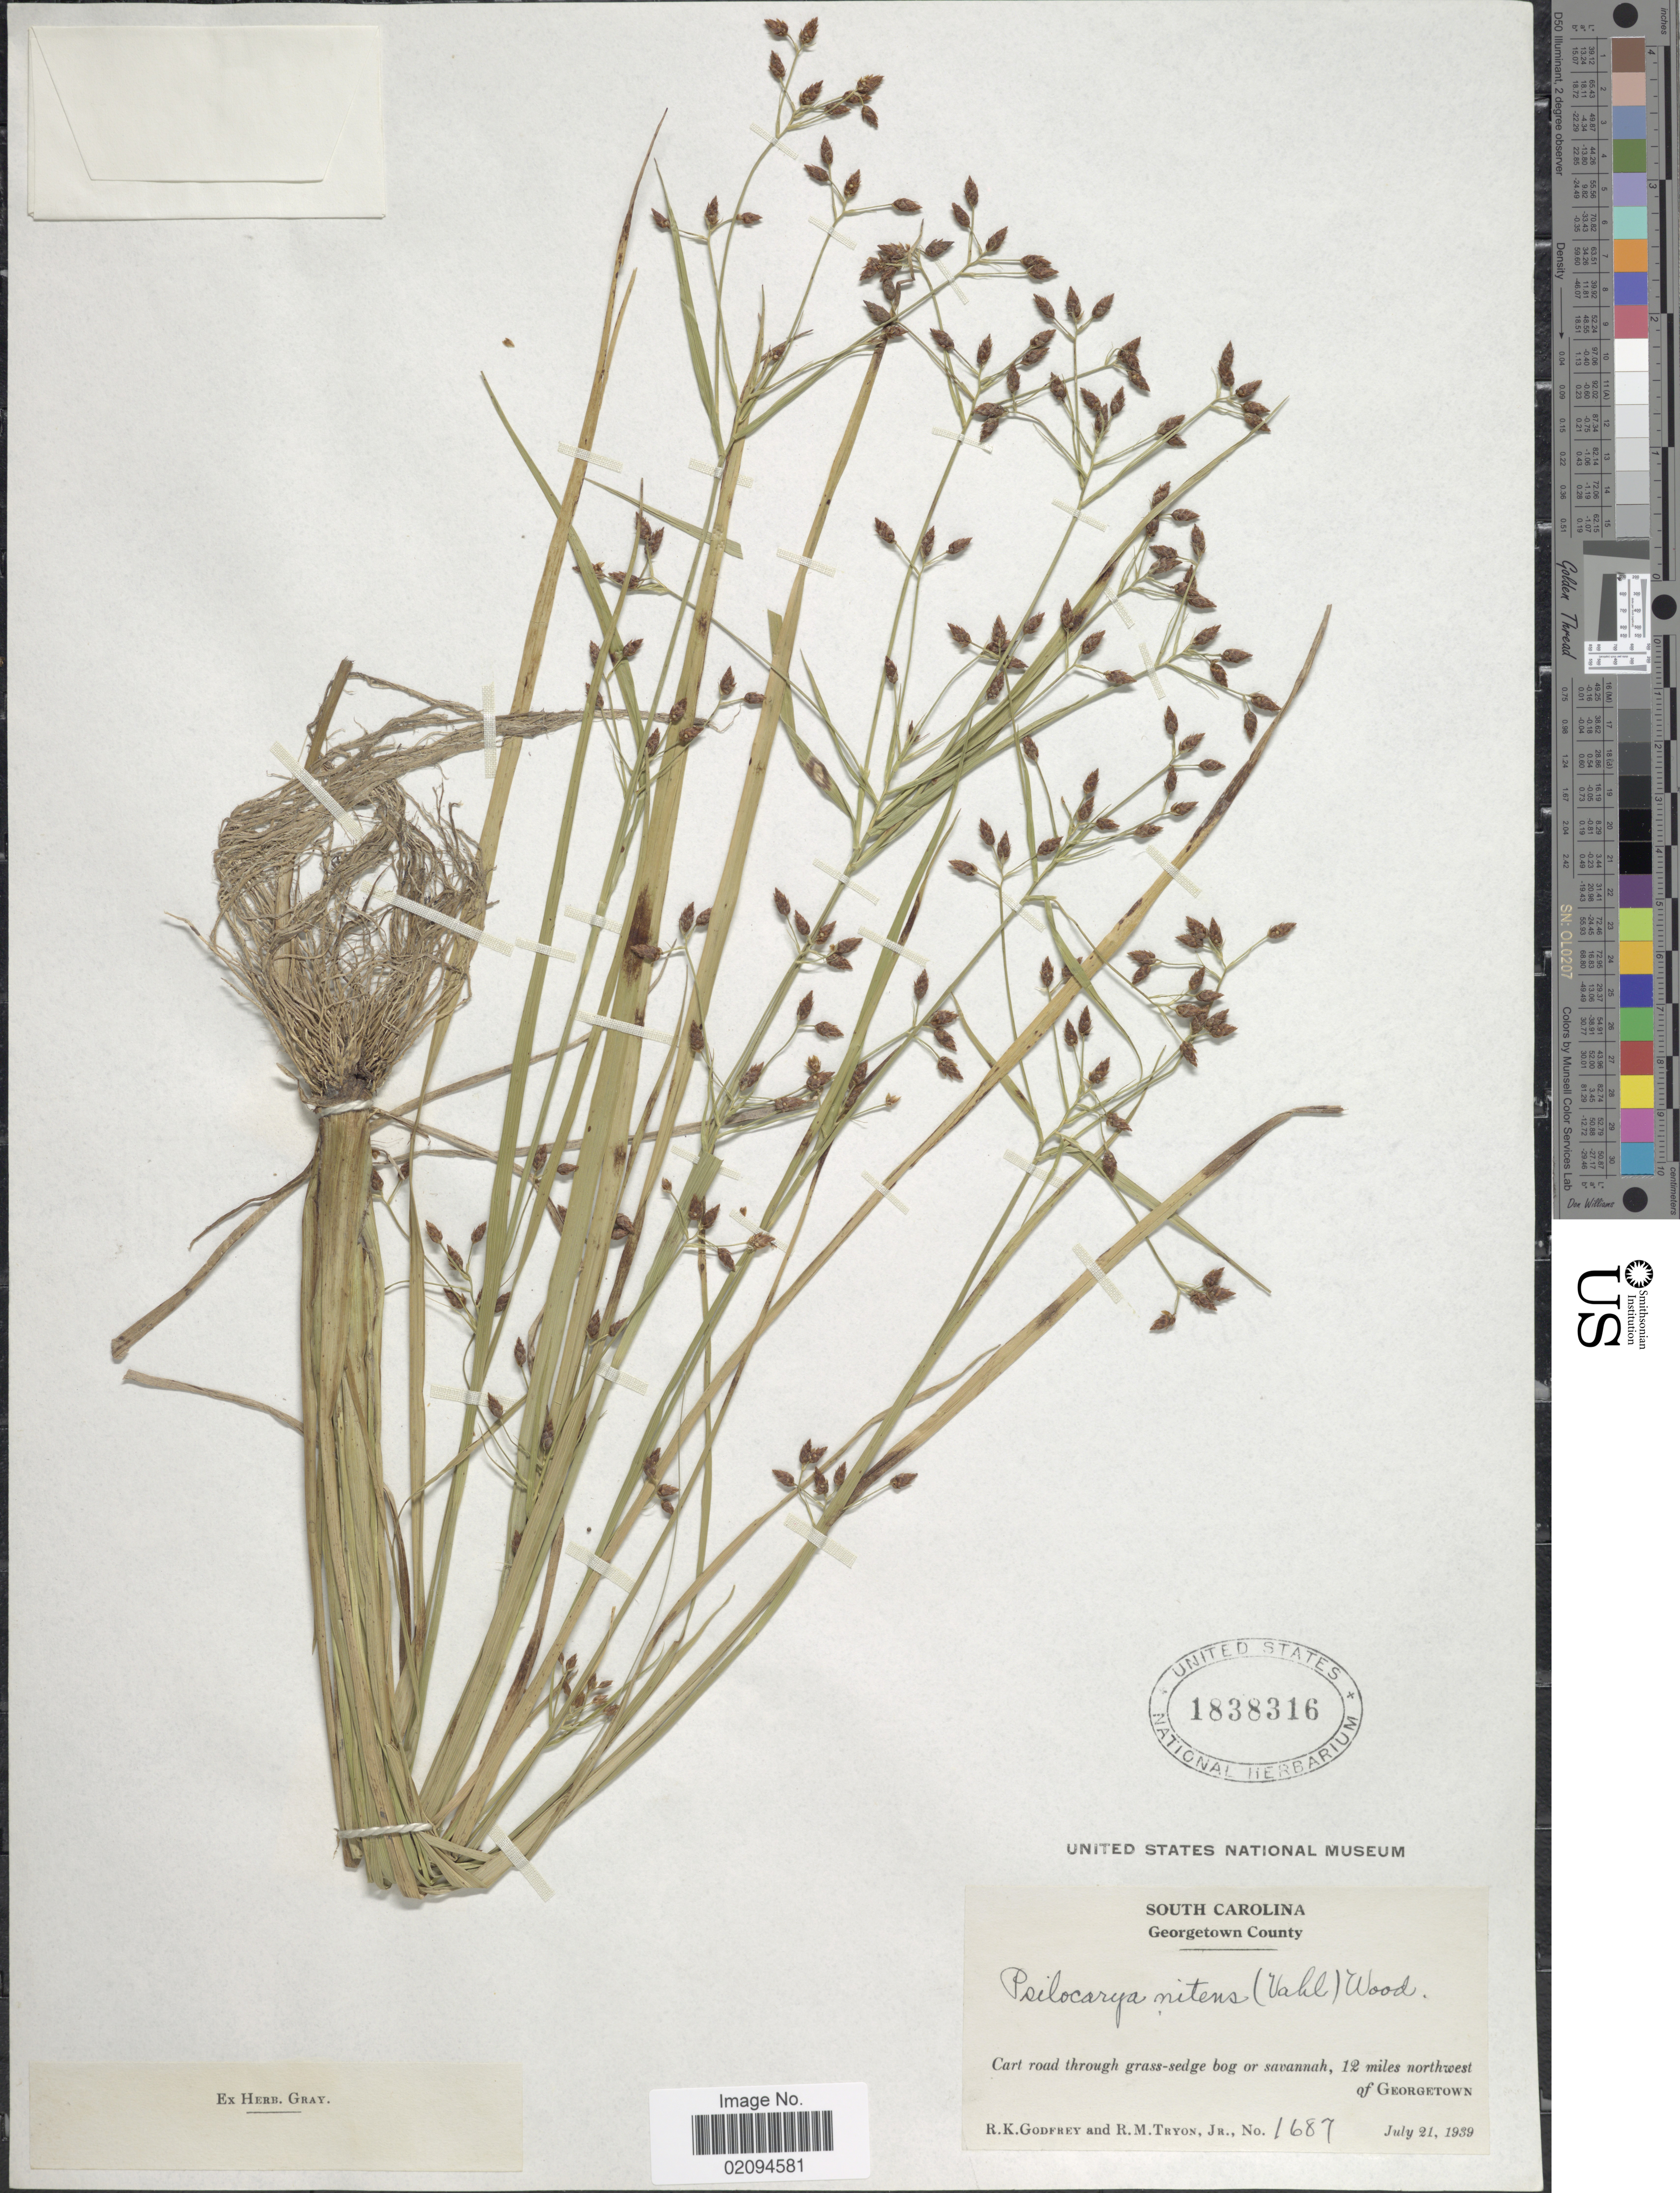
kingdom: Plantae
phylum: Tracheophyta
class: Liliopsida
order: Poales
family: Cyperaceae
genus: Rhynchospora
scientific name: Rhynchospora nitens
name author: (Vahl) A. Gray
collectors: R. K. Godfrey & R. M. Tryon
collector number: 1687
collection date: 1939-07-21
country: United States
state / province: South Carolina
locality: Georgetown County. Cart road through grass-sedge bog or savannah, 12 miles northwest of Georgetown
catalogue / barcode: US 1838316